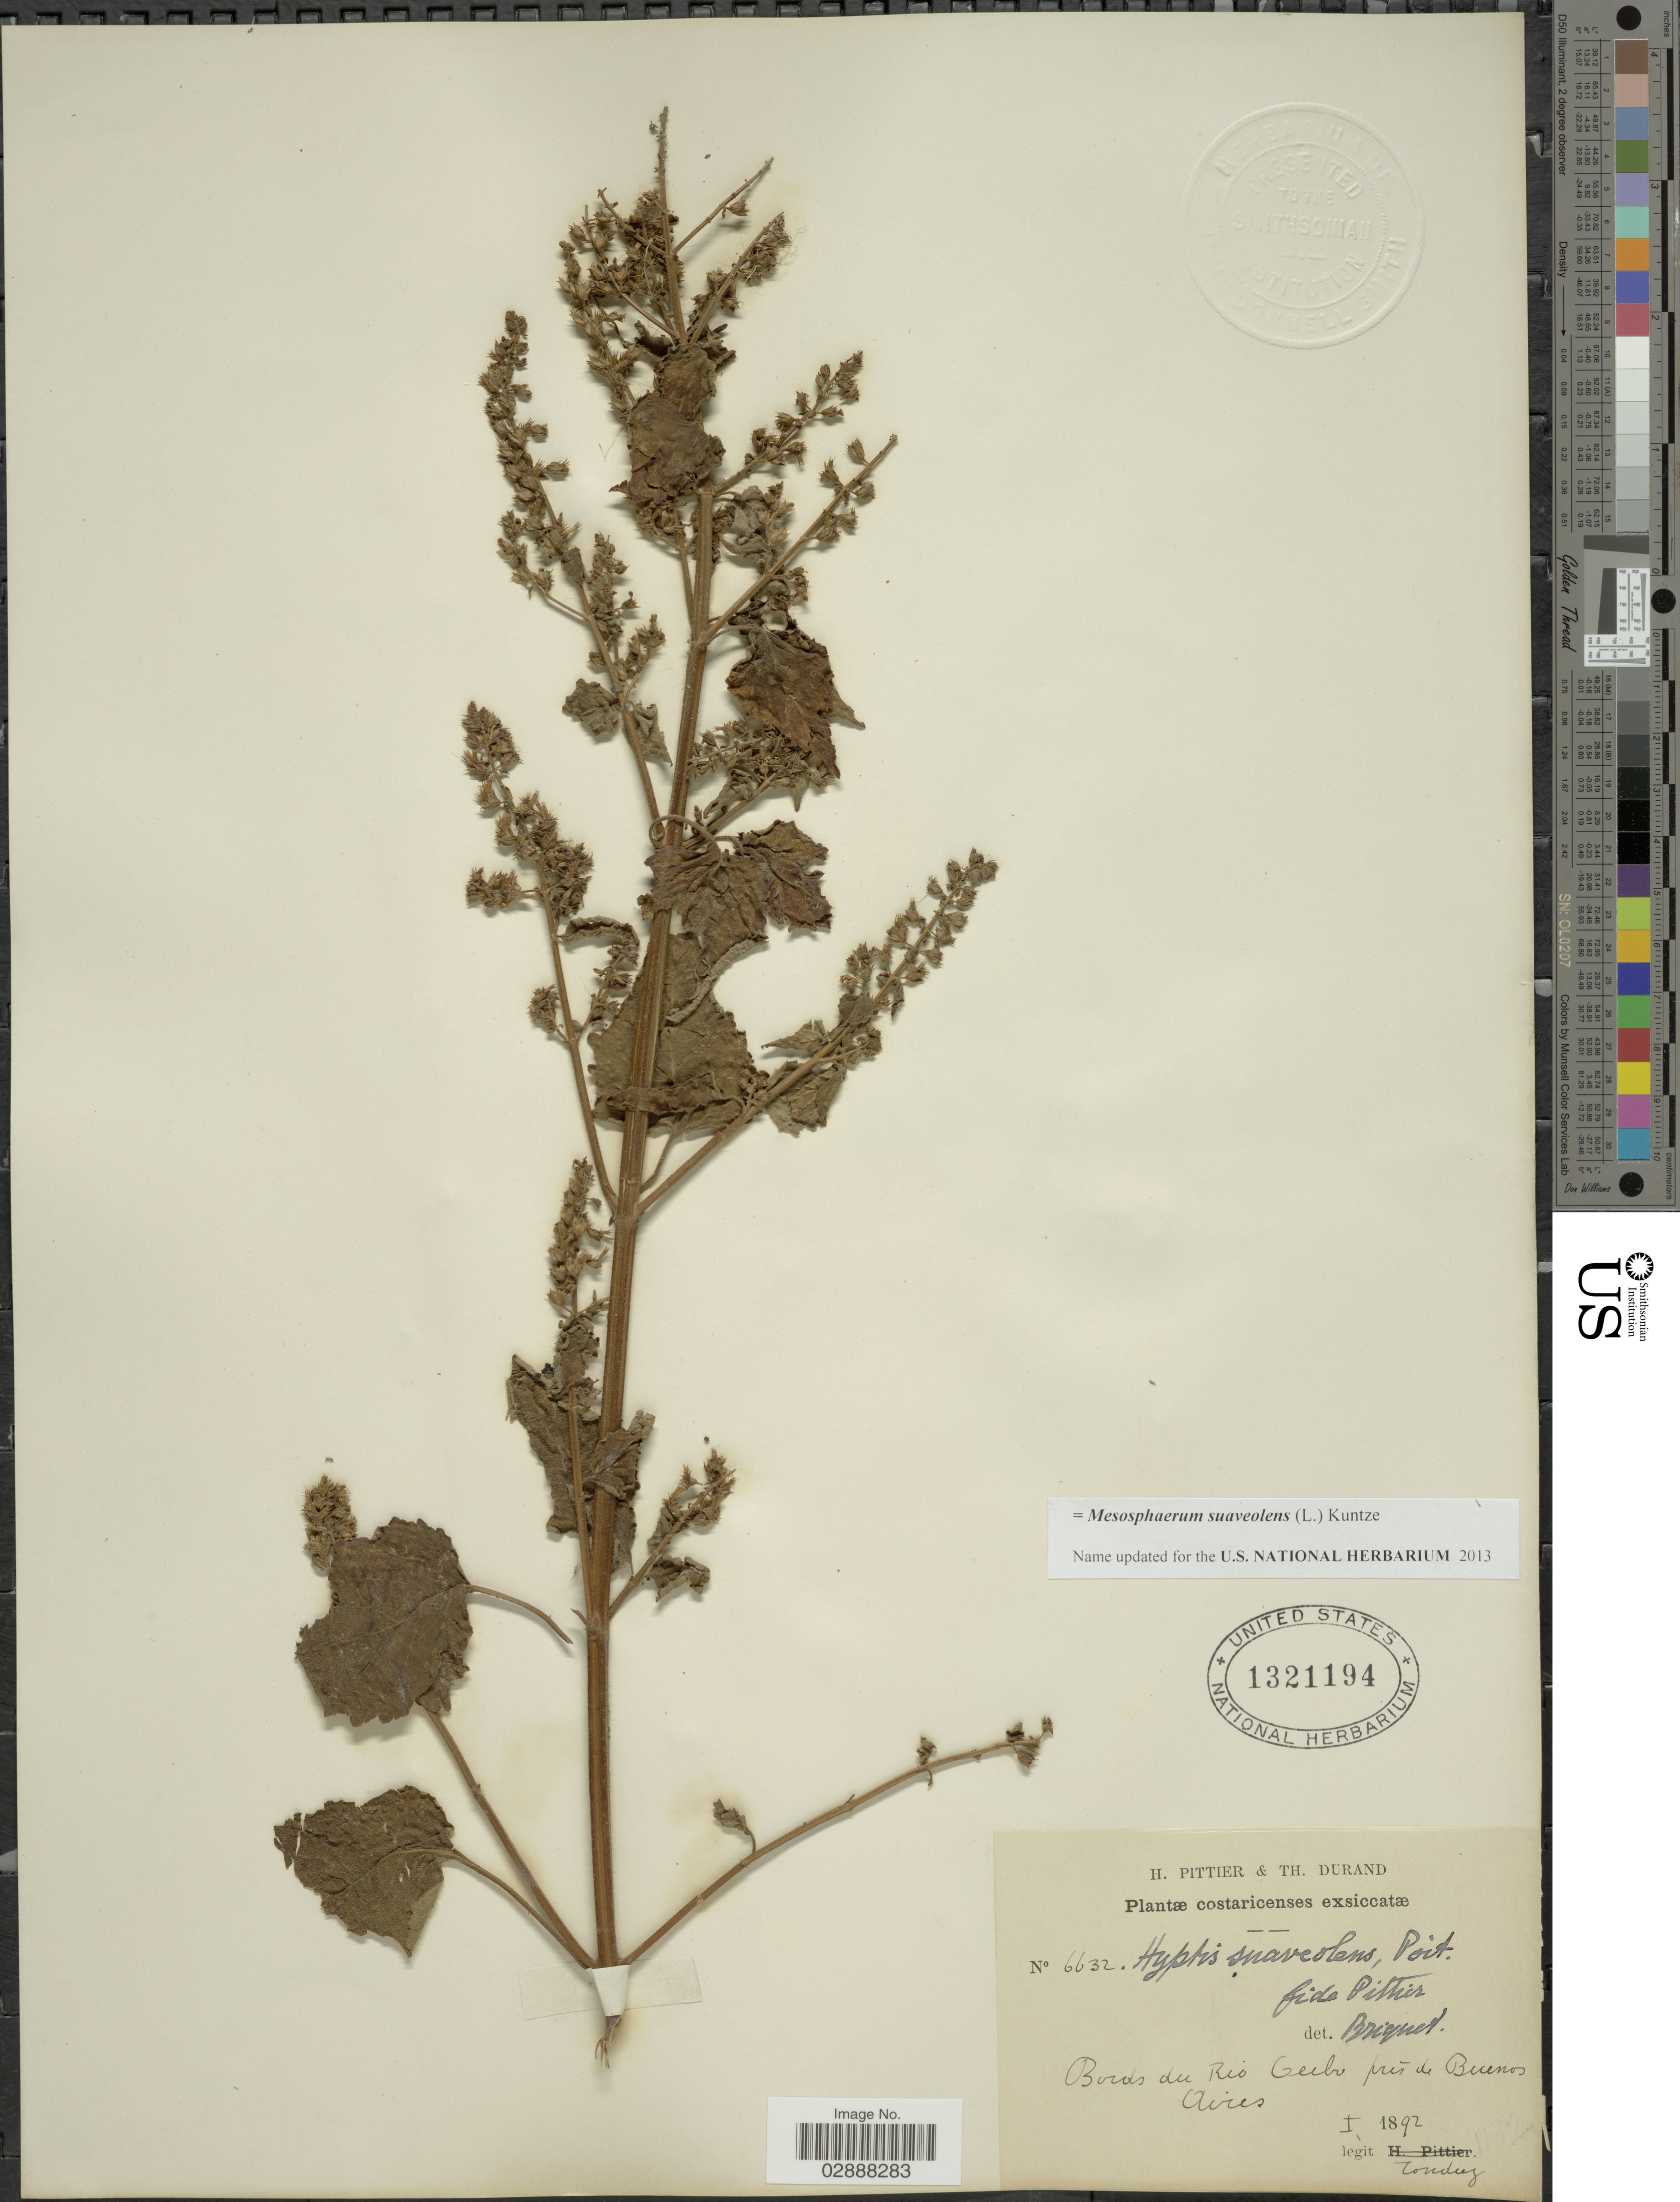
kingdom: Plantae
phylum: Tracheophyta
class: Magnoliopsida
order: Lamiales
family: Lamiaceae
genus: Mesosphaerum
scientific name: Mesosphaerum suaveolens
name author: (L.) Kuntze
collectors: Tonduz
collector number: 6632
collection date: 1892-01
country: Costa Rica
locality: Bords du Rio Ceibo prés de Buenos Aires.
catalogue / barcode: US 1321194